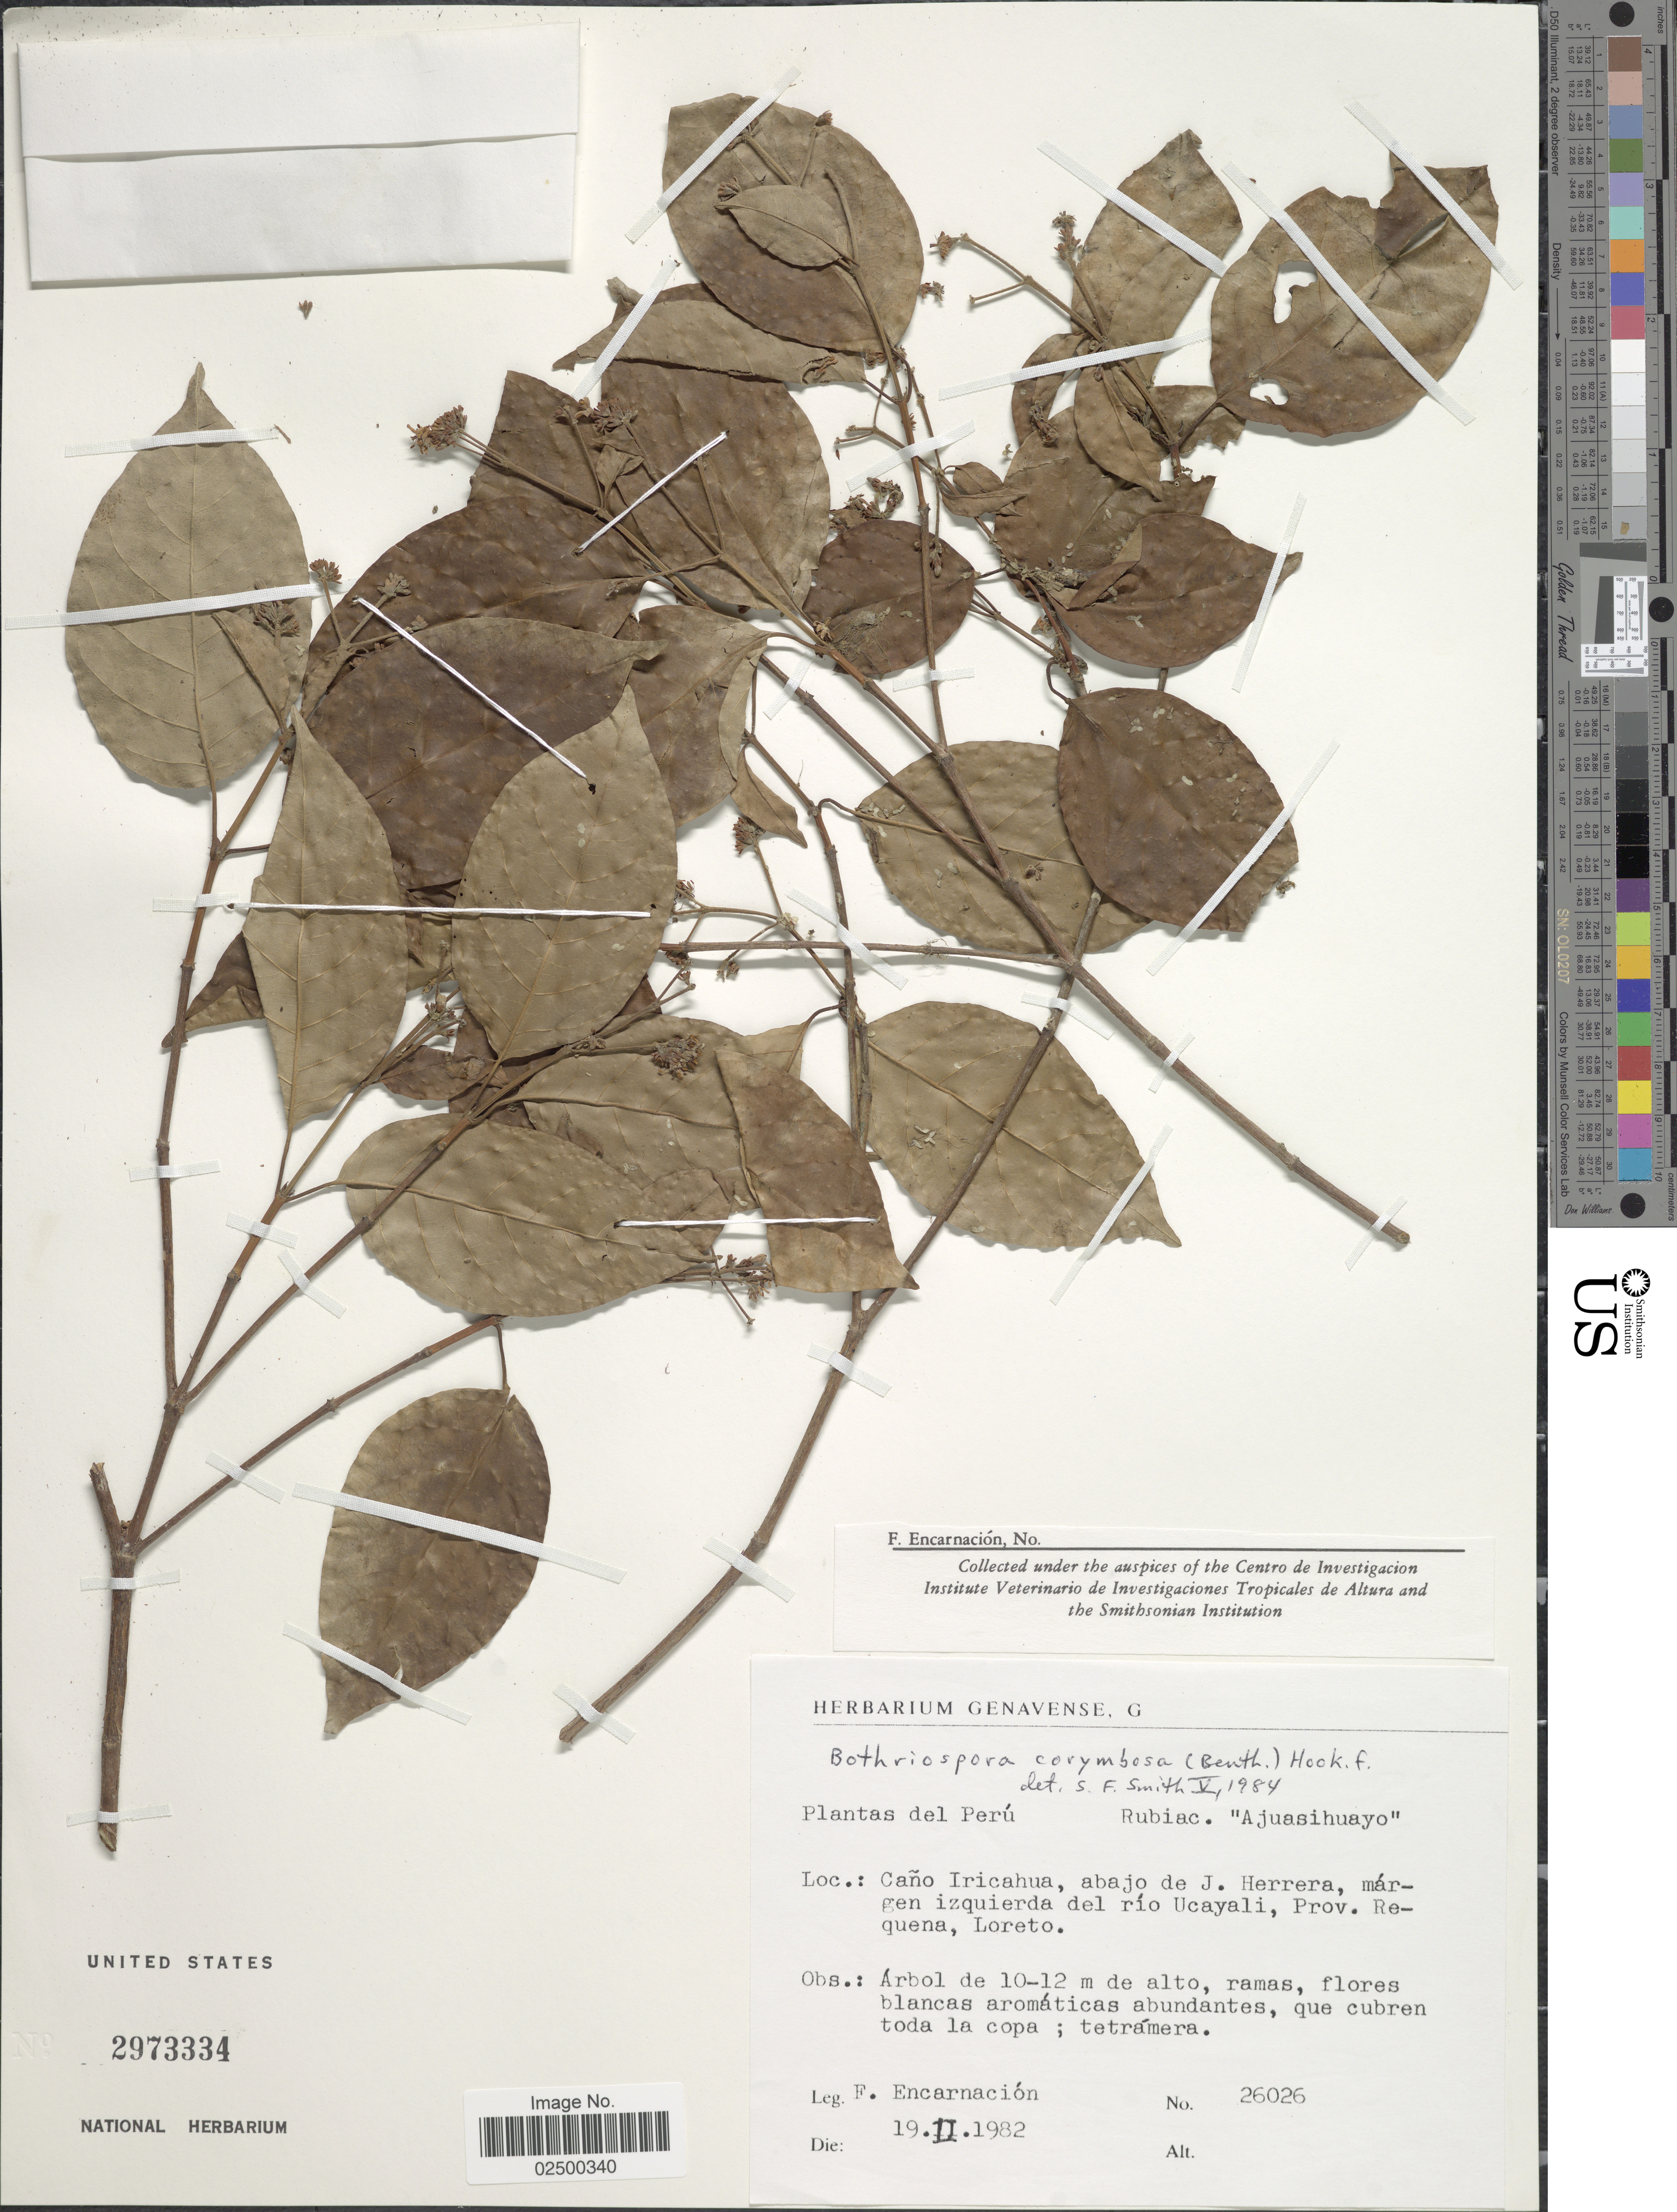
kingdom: Plantae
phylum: Tracheophyta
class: Magnoliopsida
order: Gentianales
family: Rubiaceae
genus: Bothriospora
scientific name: Bothriospora corymbosa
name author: (Benth.) Hook. f.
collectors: F. Encarnación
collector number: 26026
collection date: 1982-02-19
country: Peru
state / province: Loreto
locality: Cano Iricahua, abajo de J. Herrera, margen izquierda del rio Ucayali, Prov. Requena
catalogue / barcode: US 2973334